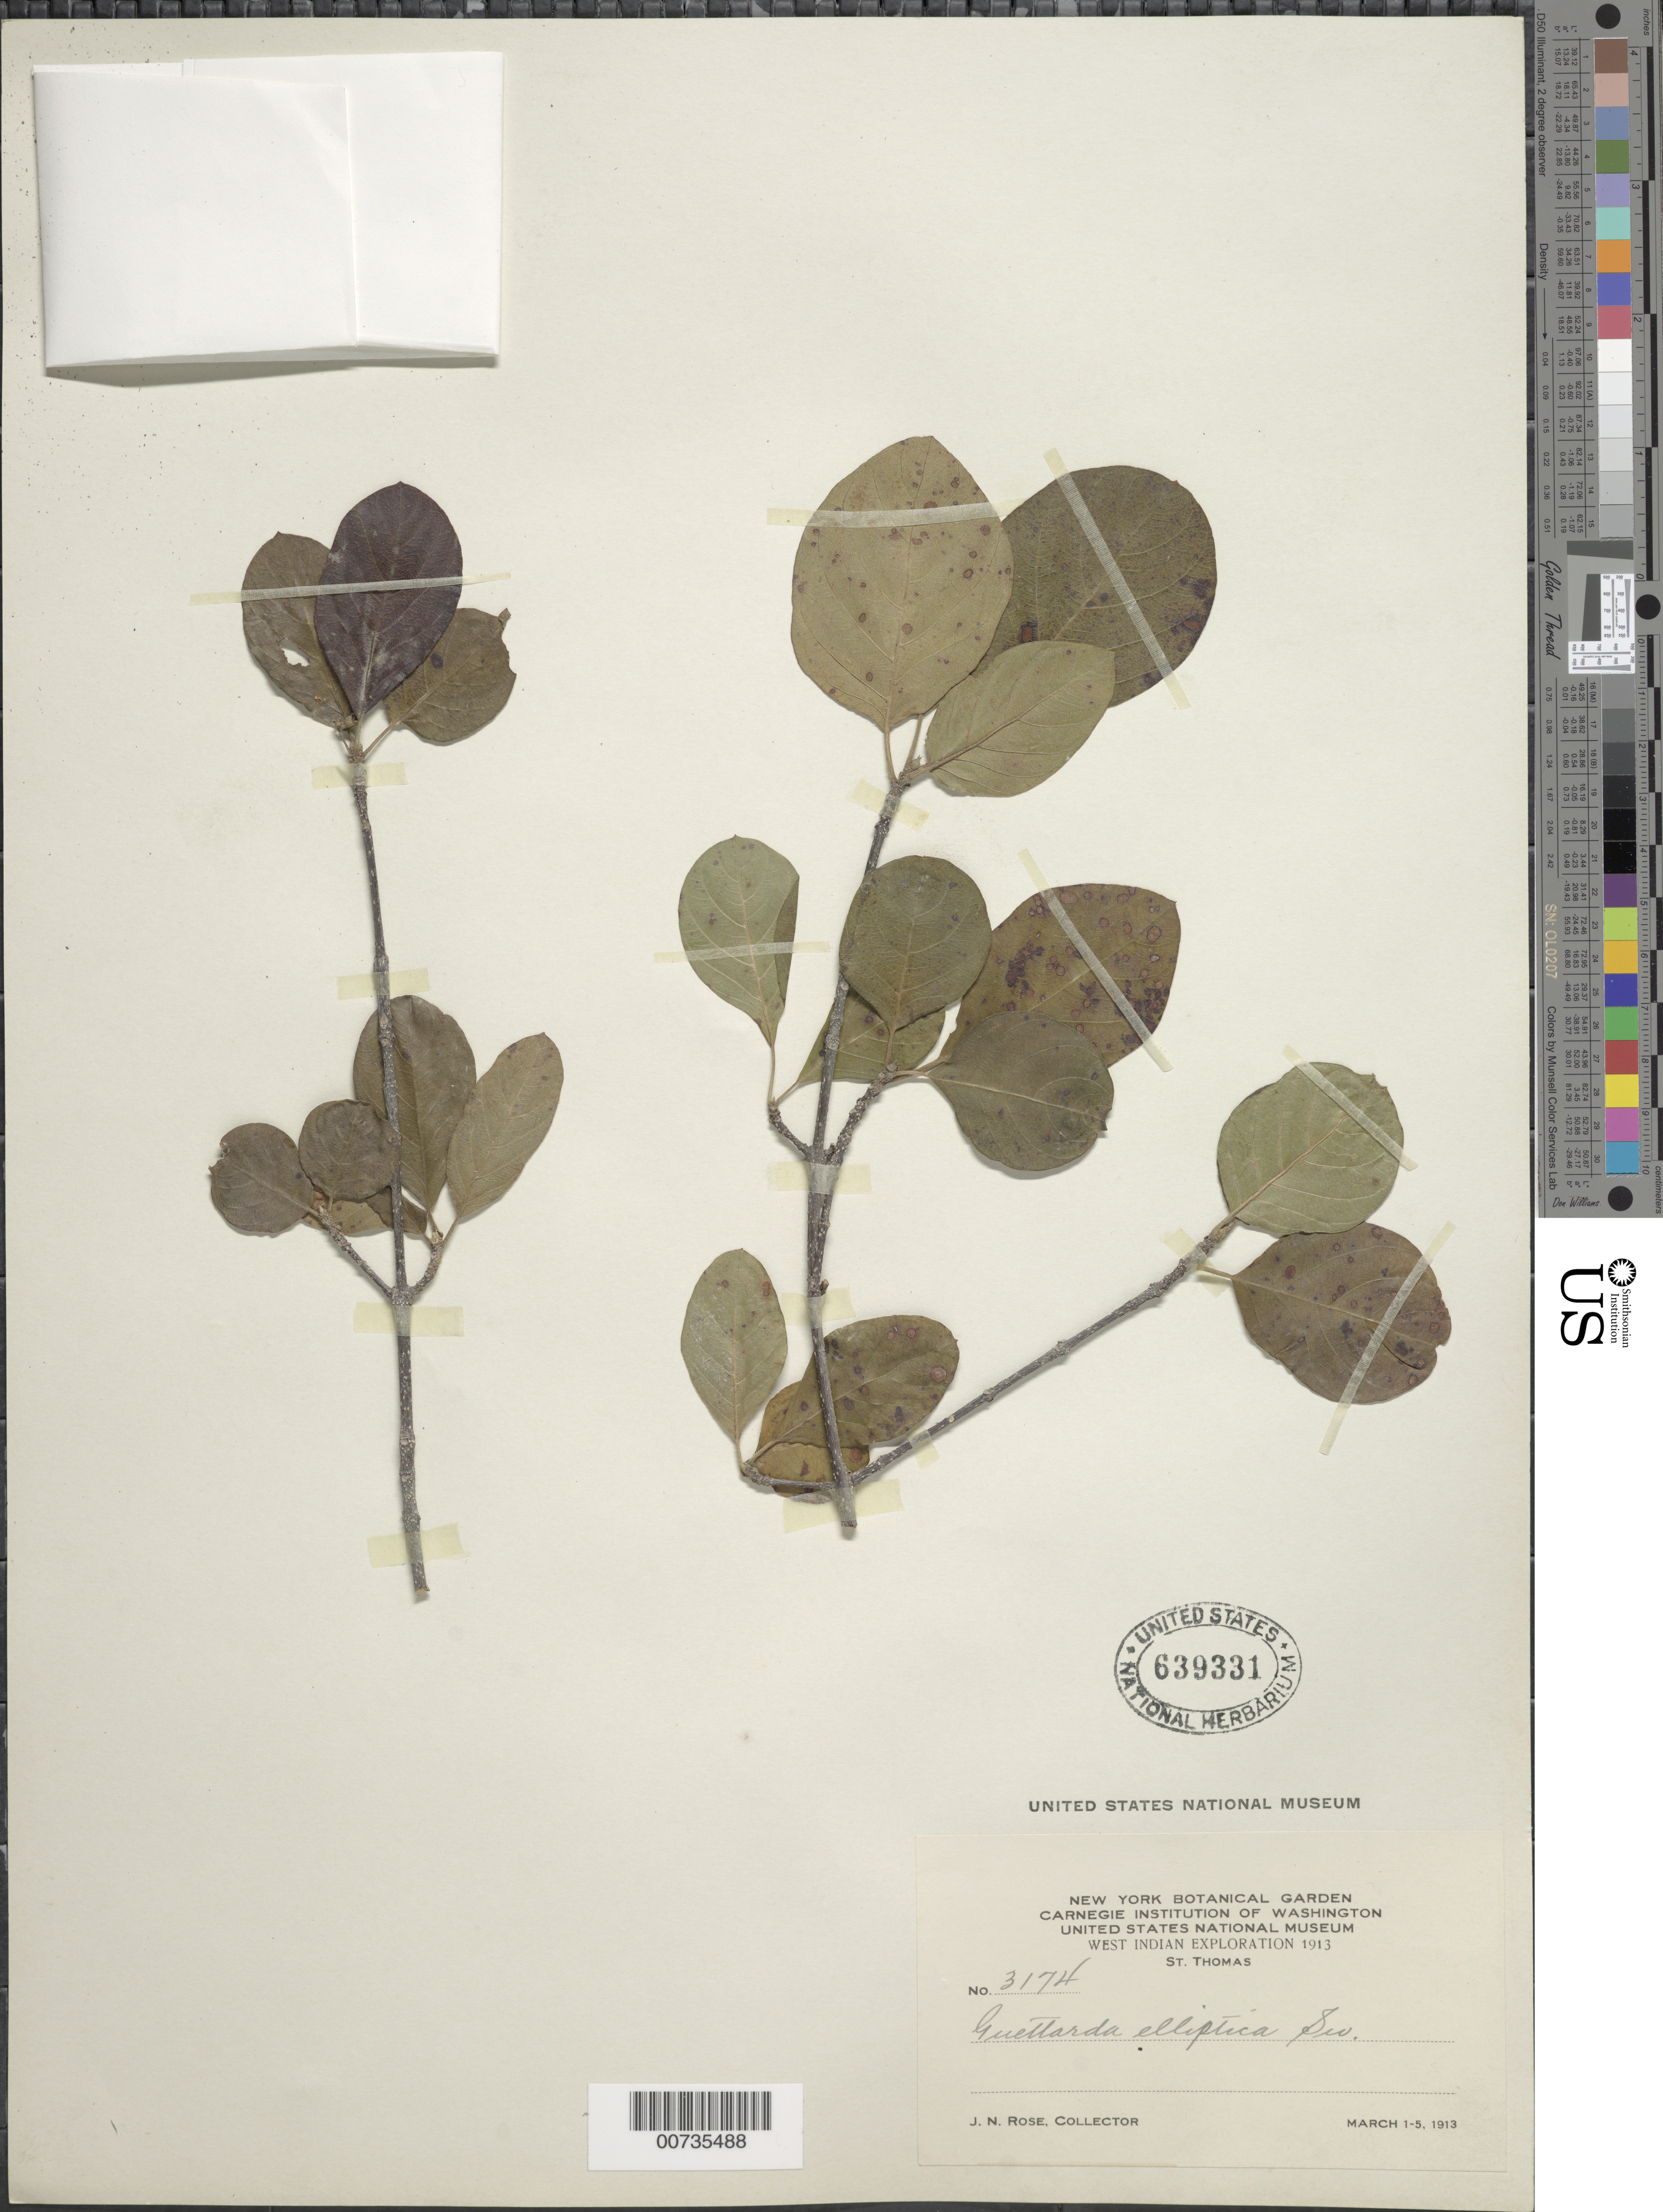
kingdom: Plantae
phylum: Tracheophyta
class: Magnoliopsida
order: Gentianales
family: Rubiaceae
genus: Guettarda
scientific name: Guettarda elliptica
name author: Sw.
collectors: J. N. Rose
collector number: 3174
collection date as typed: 01 Mar 1913 to 05 Mar 1913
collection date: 1913-03-01/1913-03-05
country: U.S. Virgin Islands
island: St. Thomas Island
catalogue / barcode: US 639331